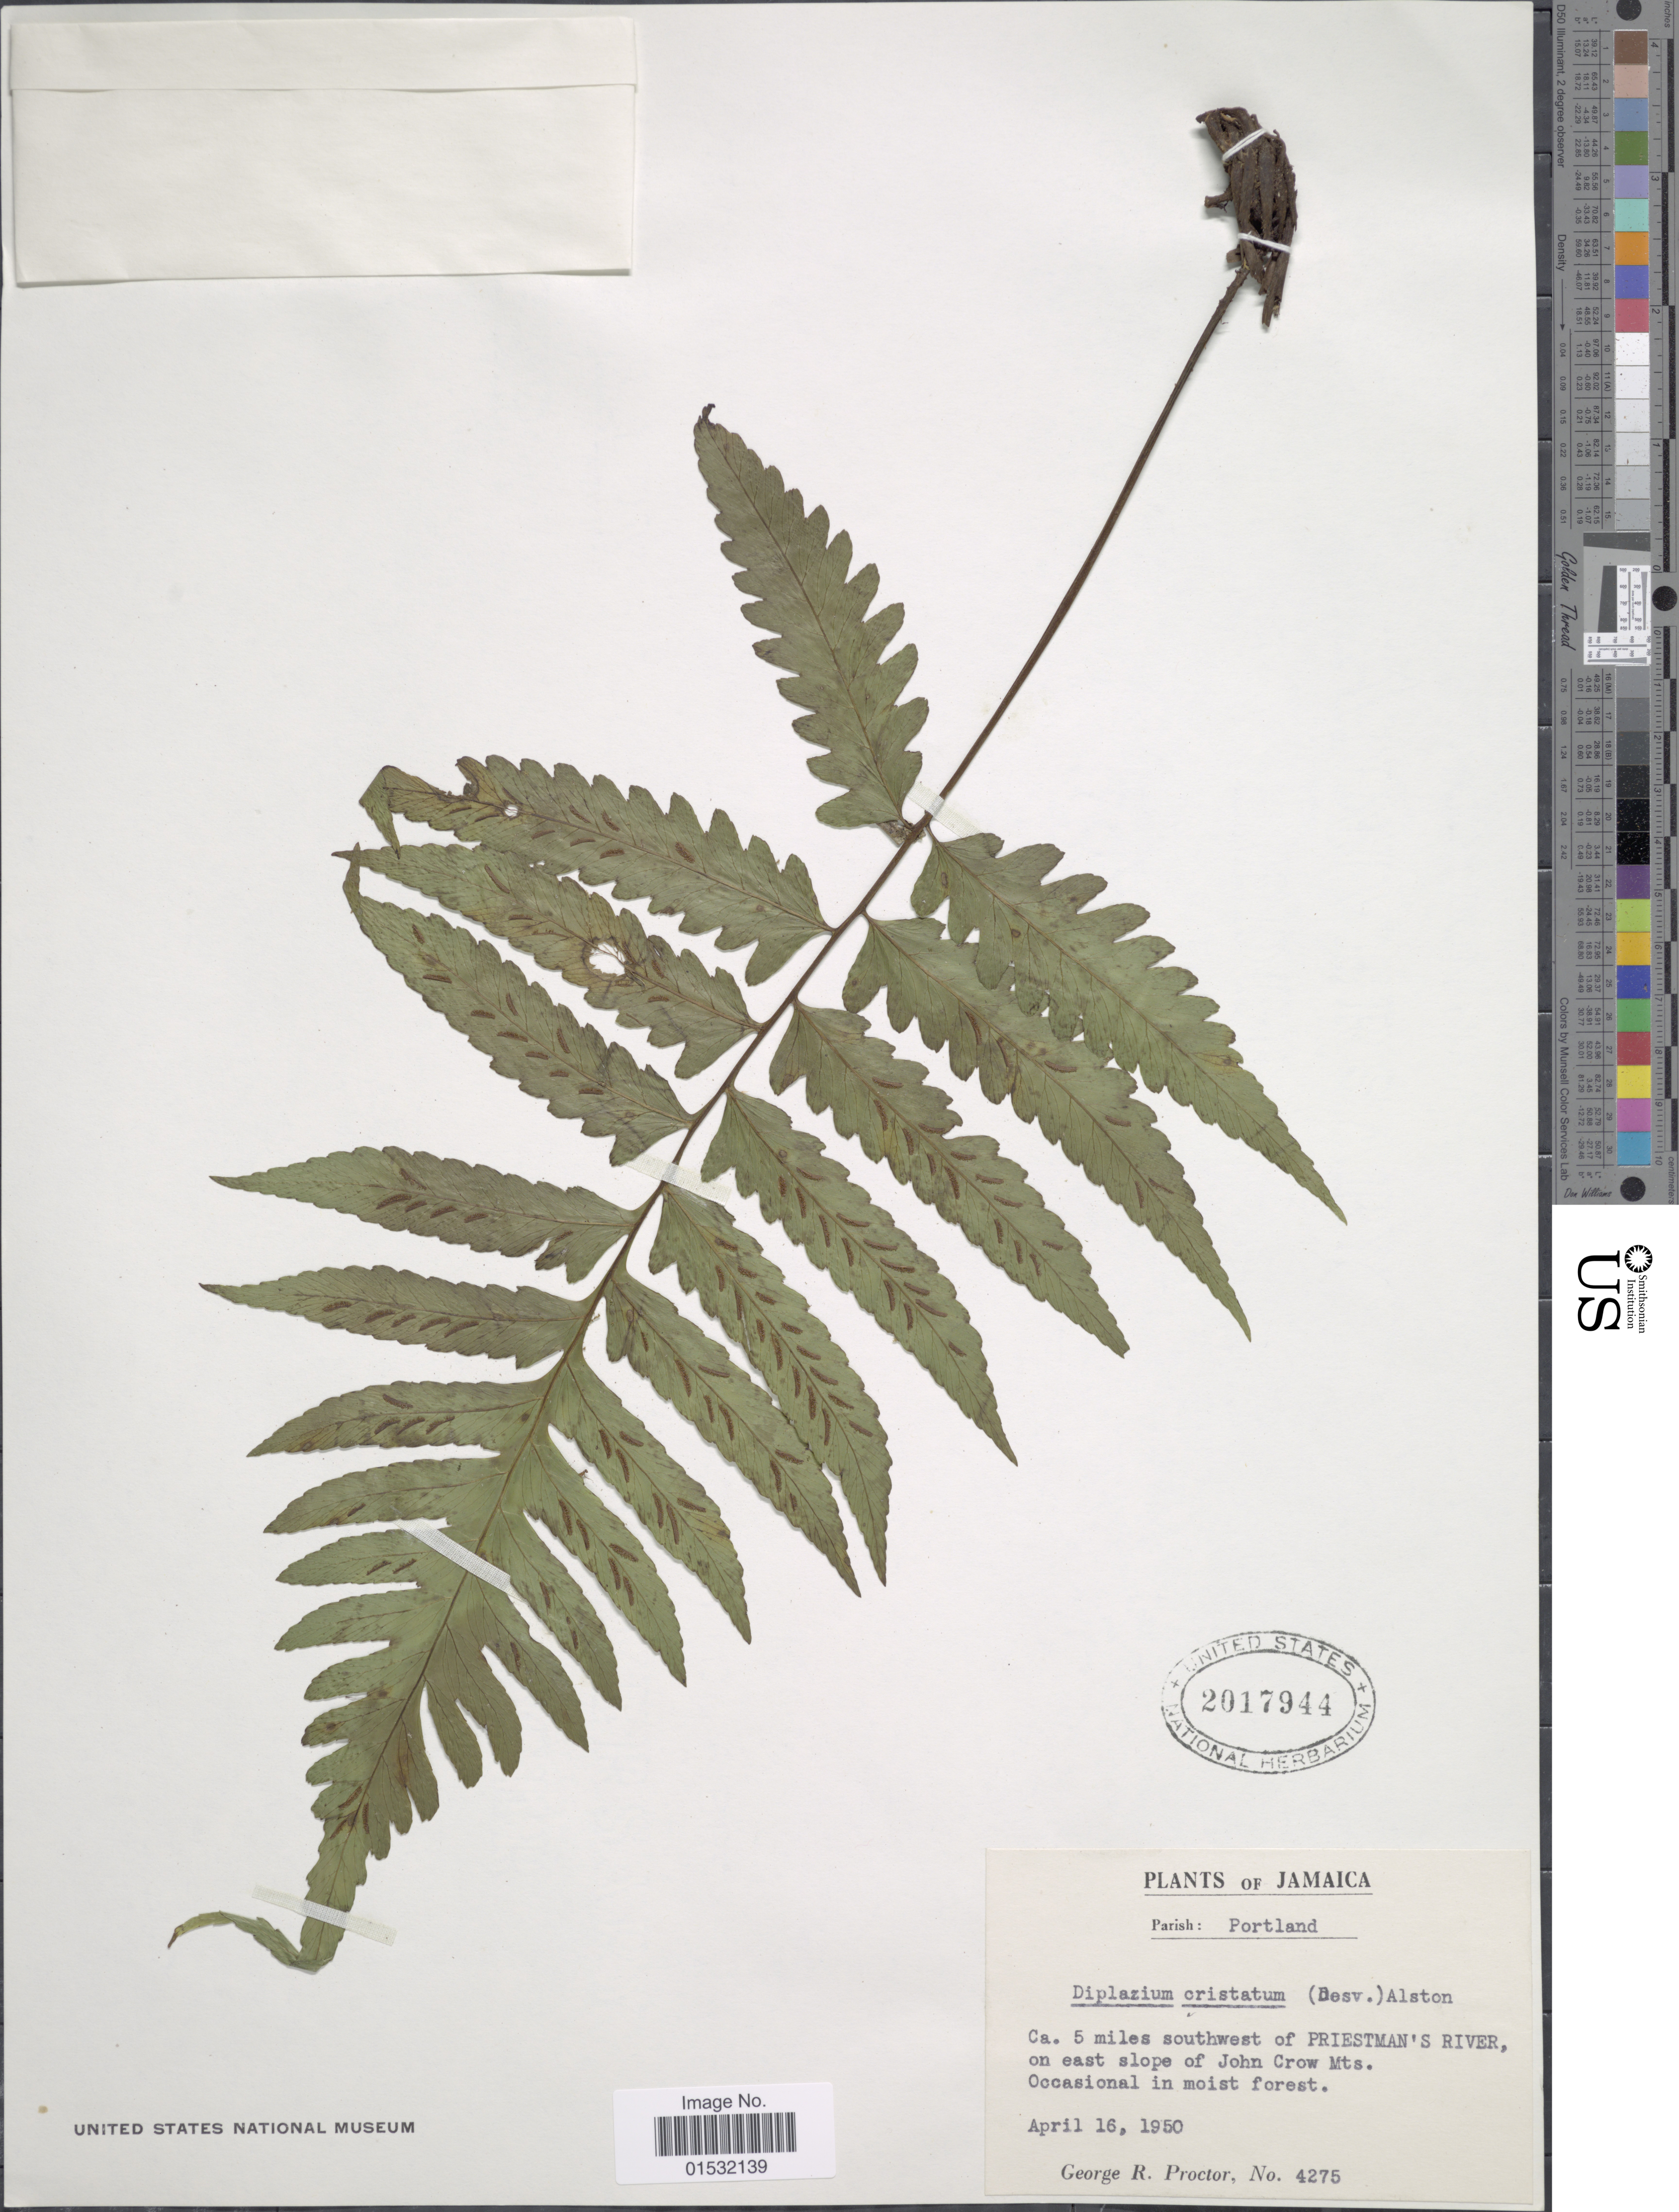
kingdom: Plantae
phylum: Tracheophyta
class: Polypodiopsida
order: Polypodiales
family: Athyriaceae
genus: Diplazium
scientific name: Diplazium cristatum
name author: (Desr.) Alston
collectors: G. R. Proctor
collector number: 4275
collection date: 1950-04-16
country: Jamaica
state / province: Portland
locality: Parish: Portland. Ca. 5 miles southwest of Priestman's River, on east slope of John Crow Mts.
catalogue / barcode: US 2017944